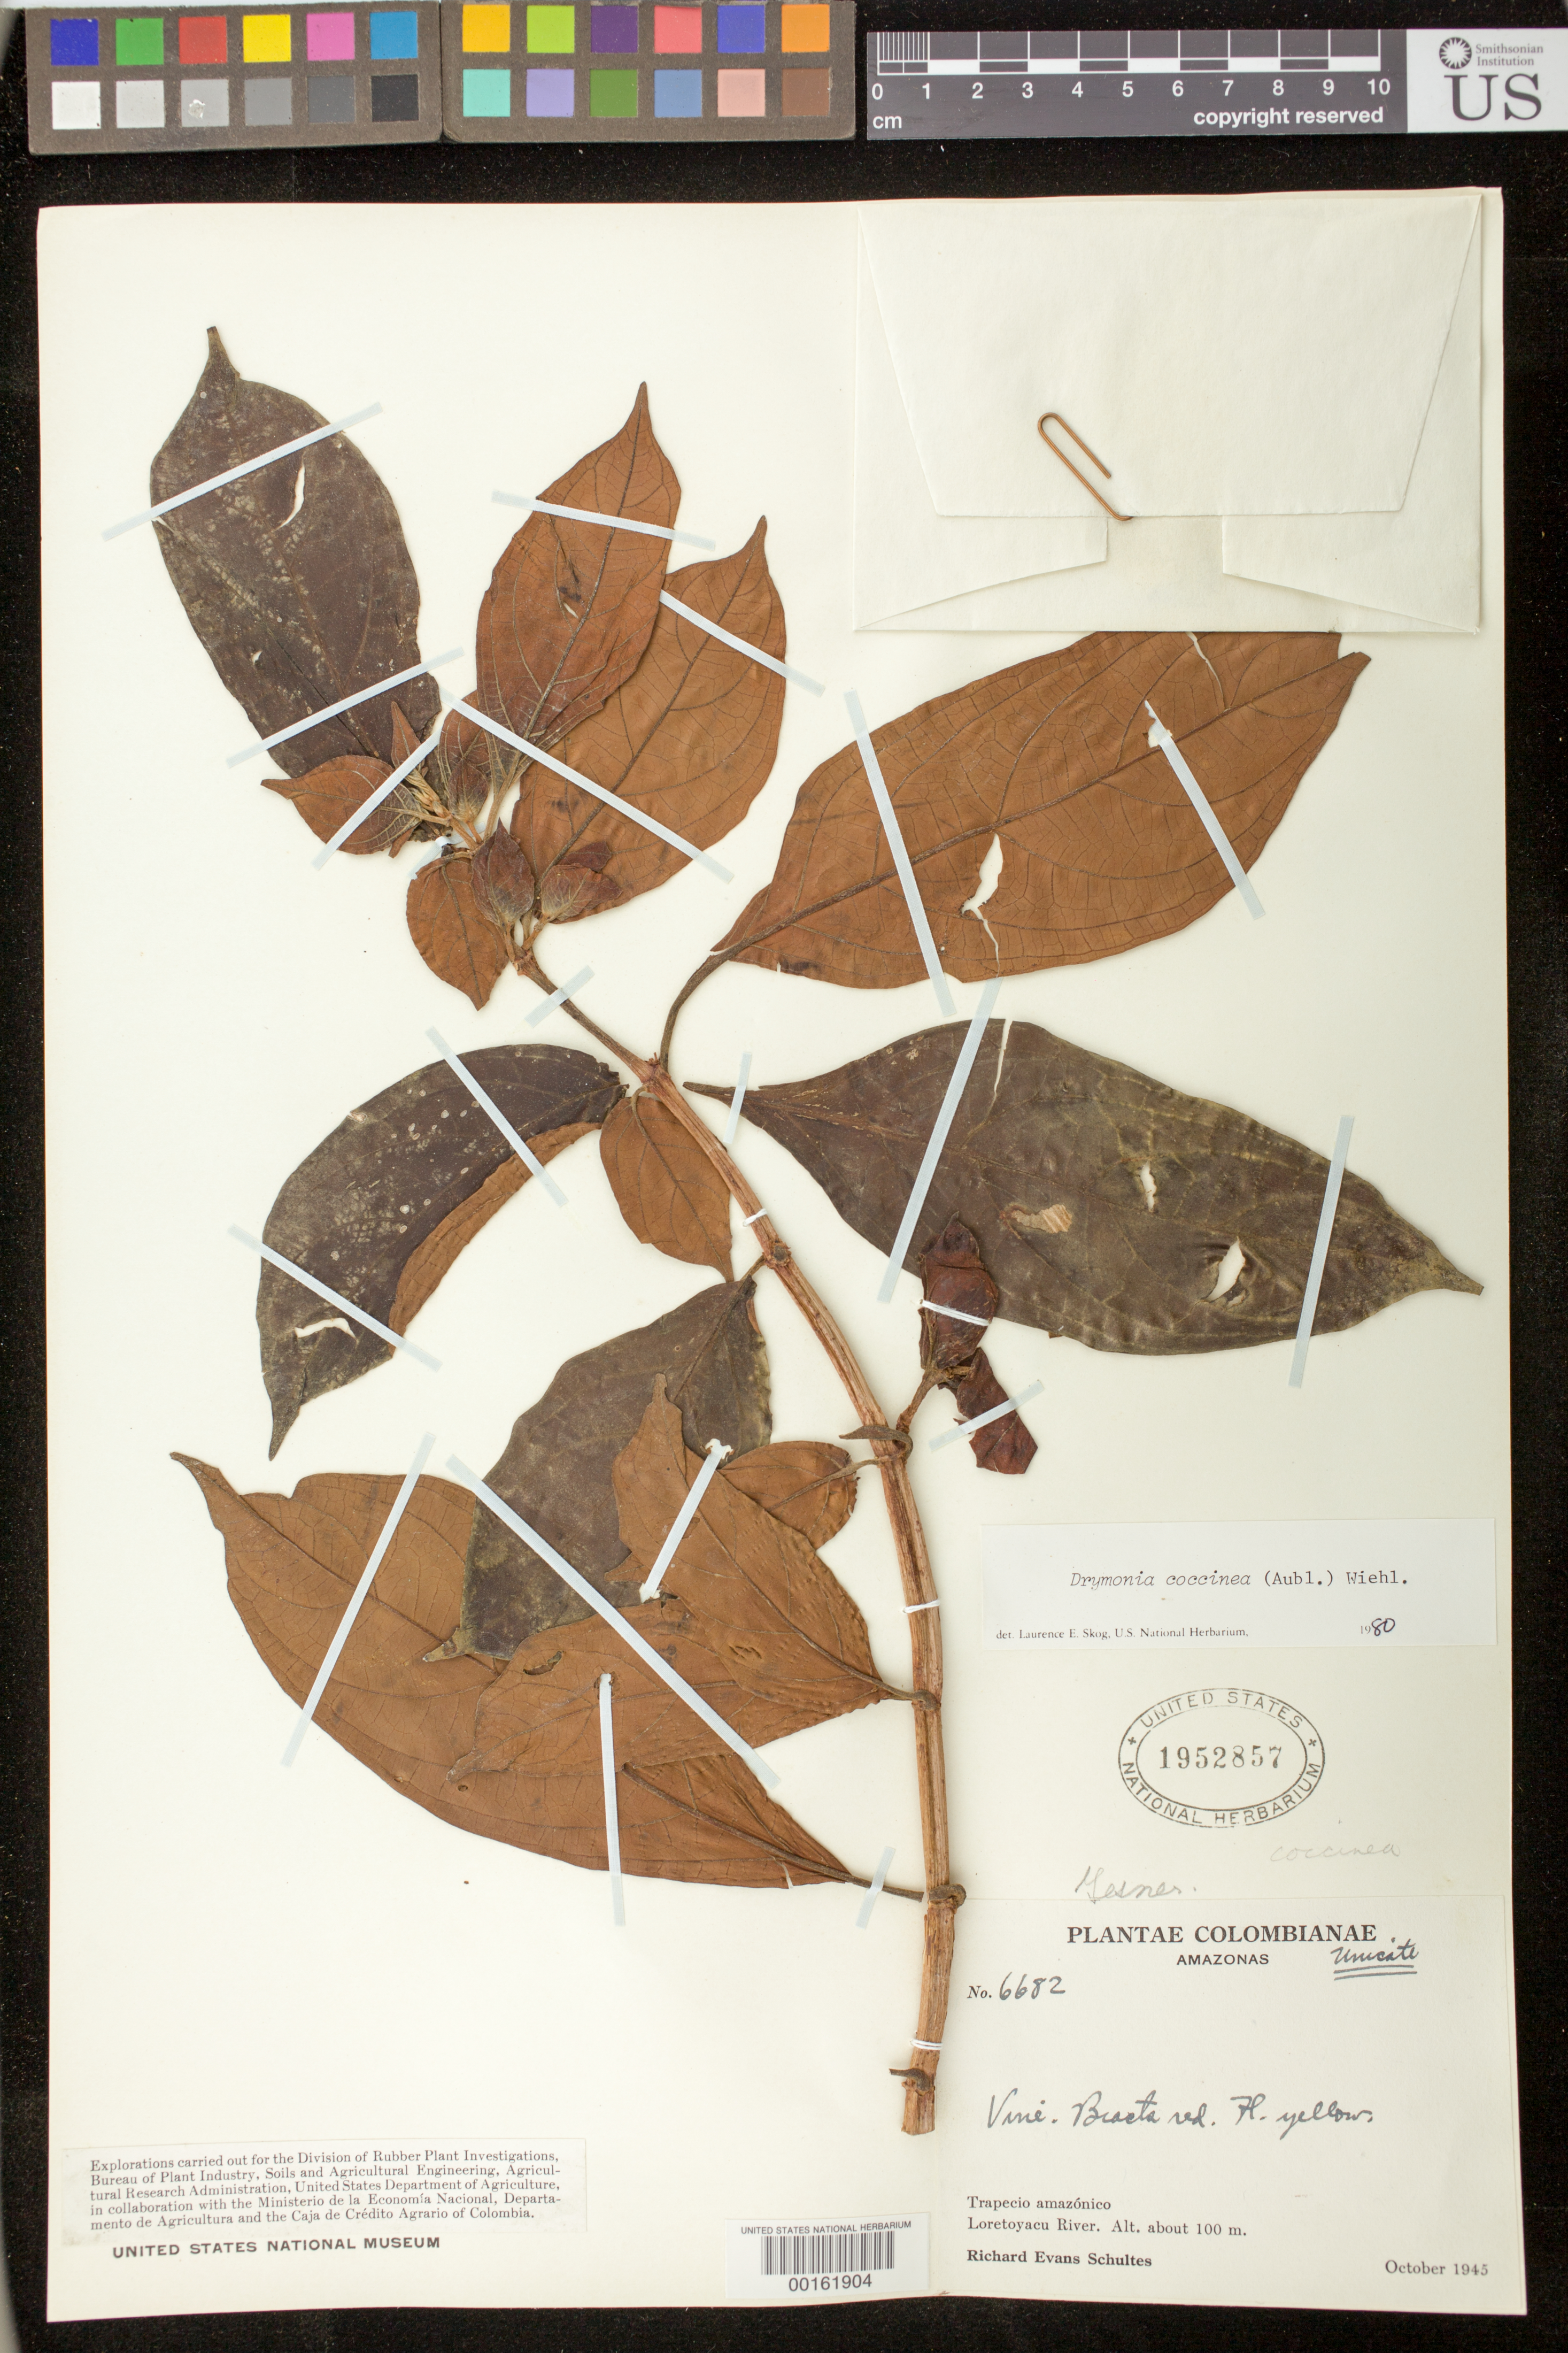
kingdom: Plantae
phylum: Tracheophyta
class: Magnoliopsida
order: Lamiales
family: Gesneriaceae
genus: Drymonia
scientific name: Drymonia coccinea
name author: (Aubl.) Wiehler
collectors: R. E. Schultes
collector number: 6682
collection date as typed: Oct 1945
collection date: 1945-10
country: Colombia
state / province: Amazônas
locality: Trapecio Amazonico, Loretoyacu River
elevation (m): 100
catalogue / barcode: US 1952857